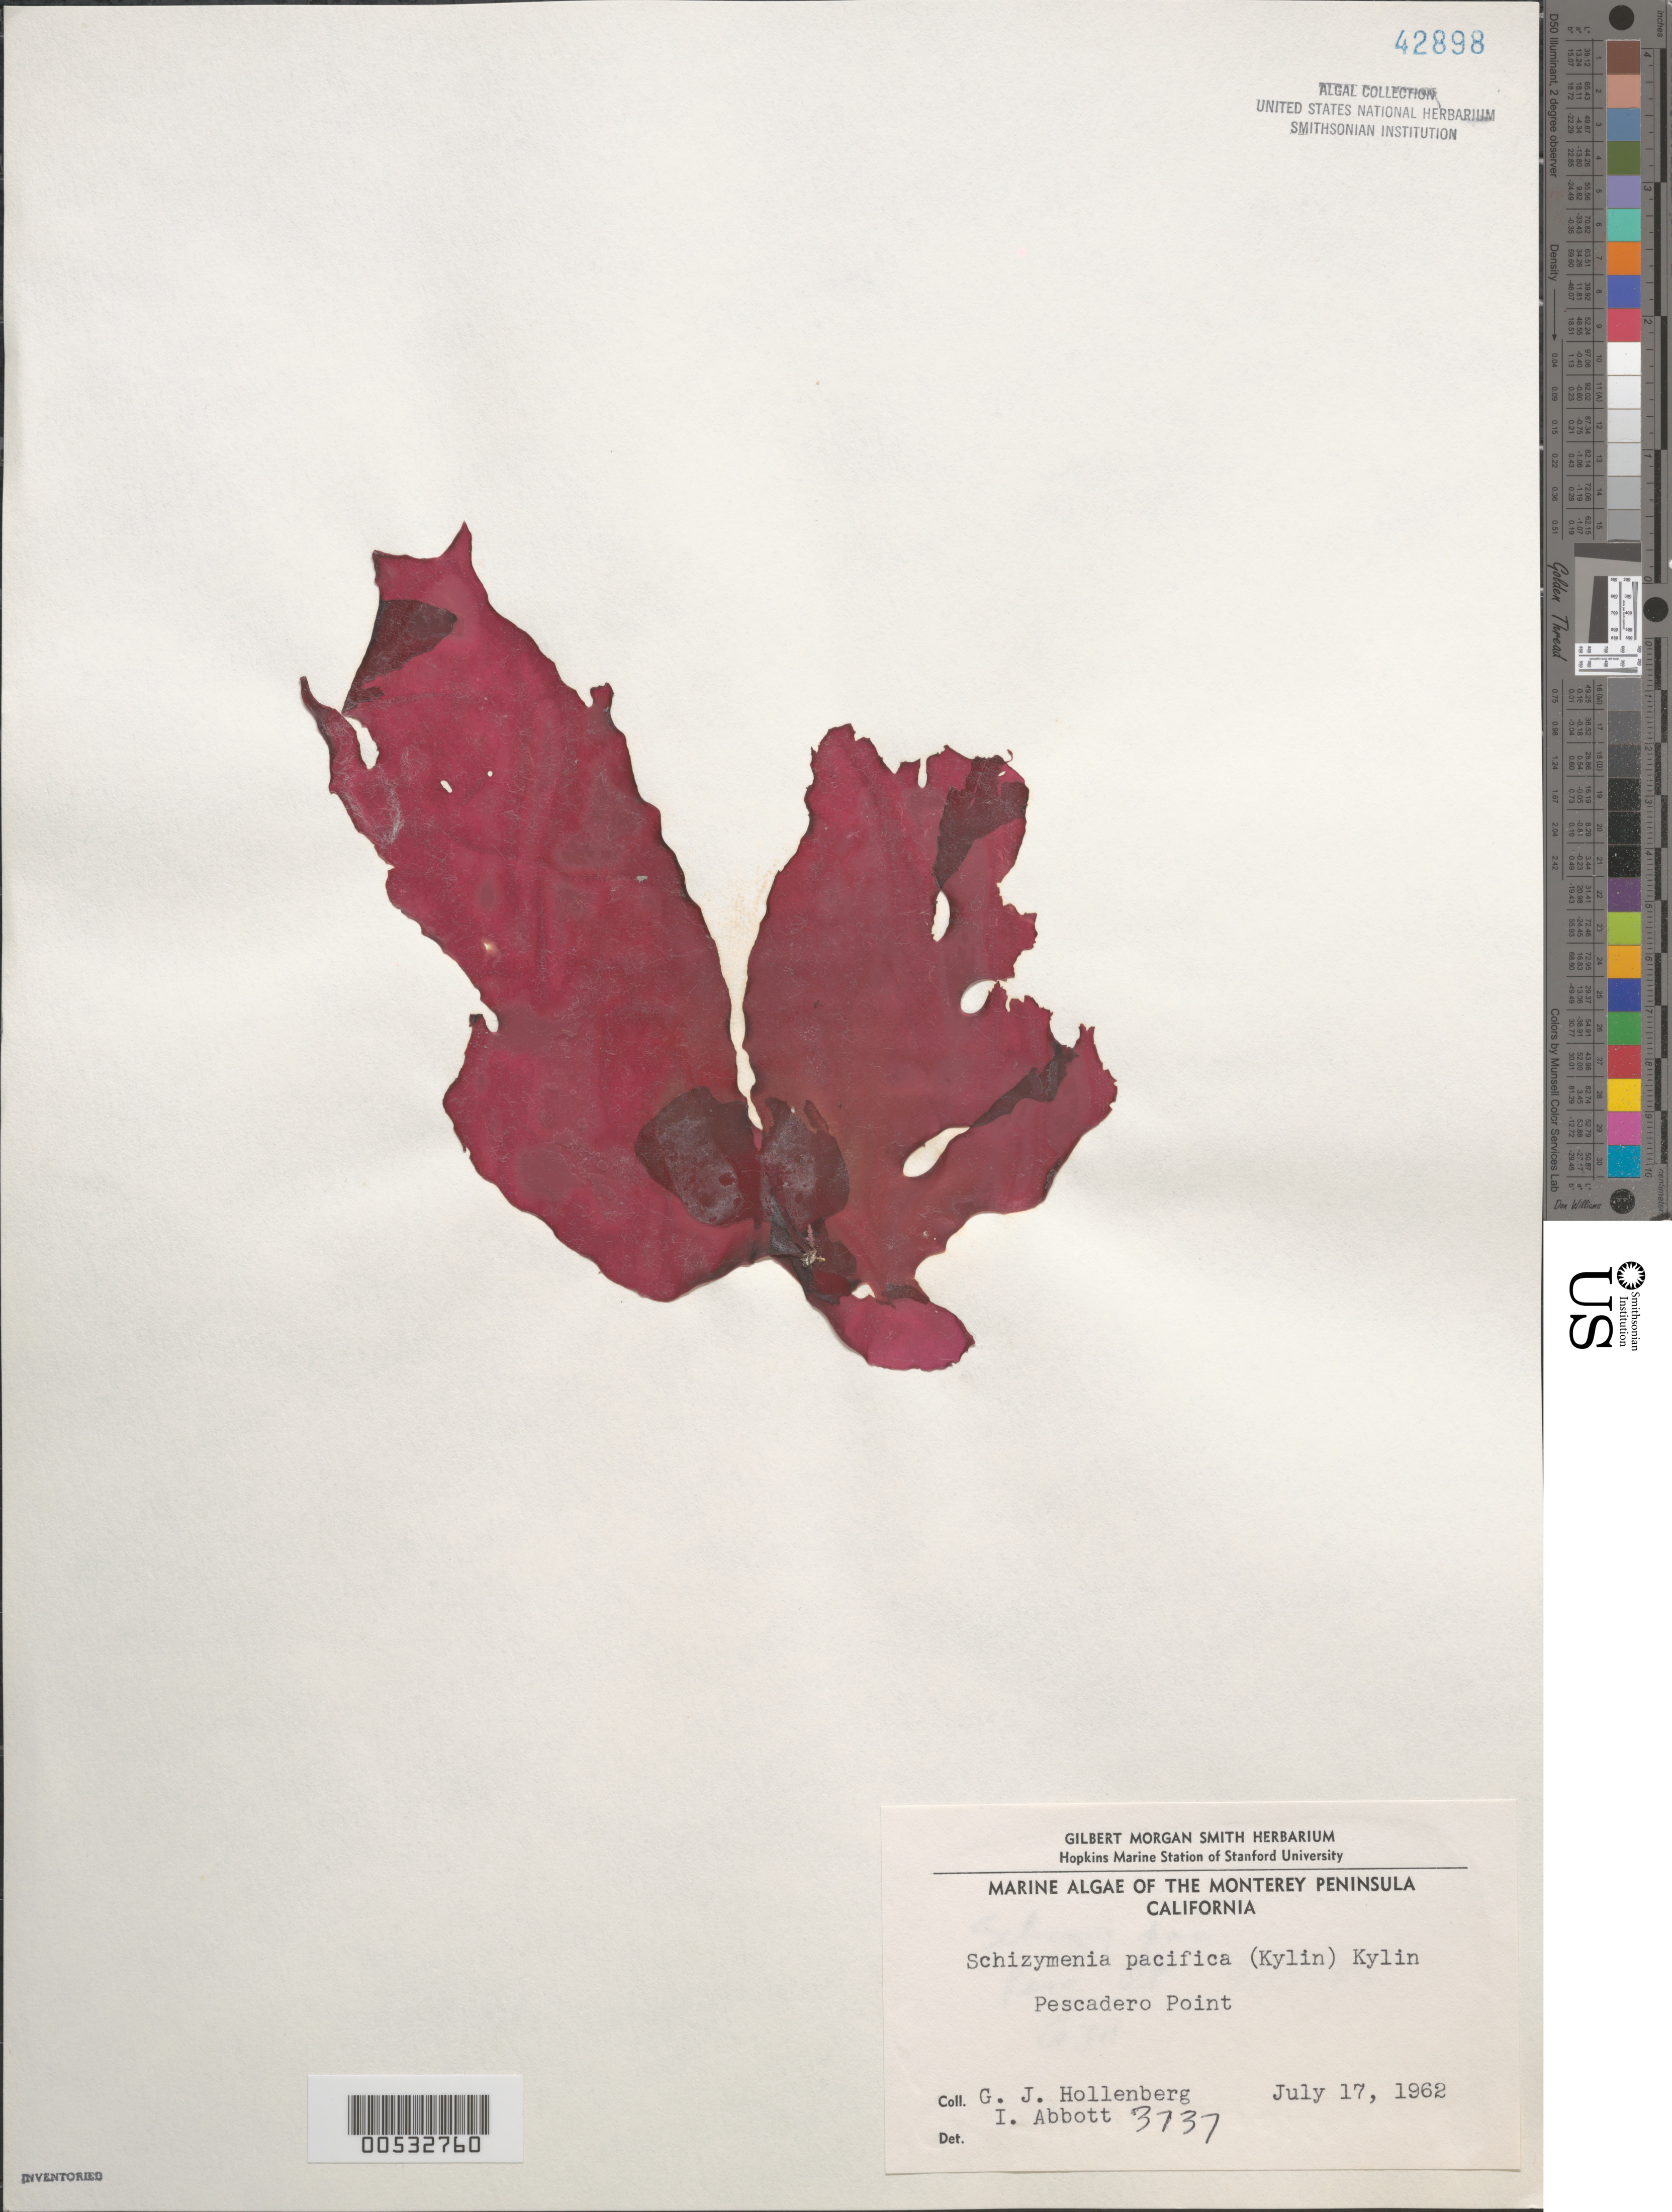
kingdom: Plantae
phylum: Rhodophyta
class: Florideophyceae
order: Nemastomatales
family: Schizymeniaceae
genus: Schizymenia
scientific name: Schizymenia pacifica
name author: (Kylin) Kylin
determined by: Abbott, Isabella A.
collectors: G. Hollenberg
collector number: IAA 3737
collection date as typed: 17 Jul 1962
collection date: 1962-07-17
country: United States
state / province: California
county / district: Monterey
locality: Pescadero Point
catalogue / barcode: US 42898